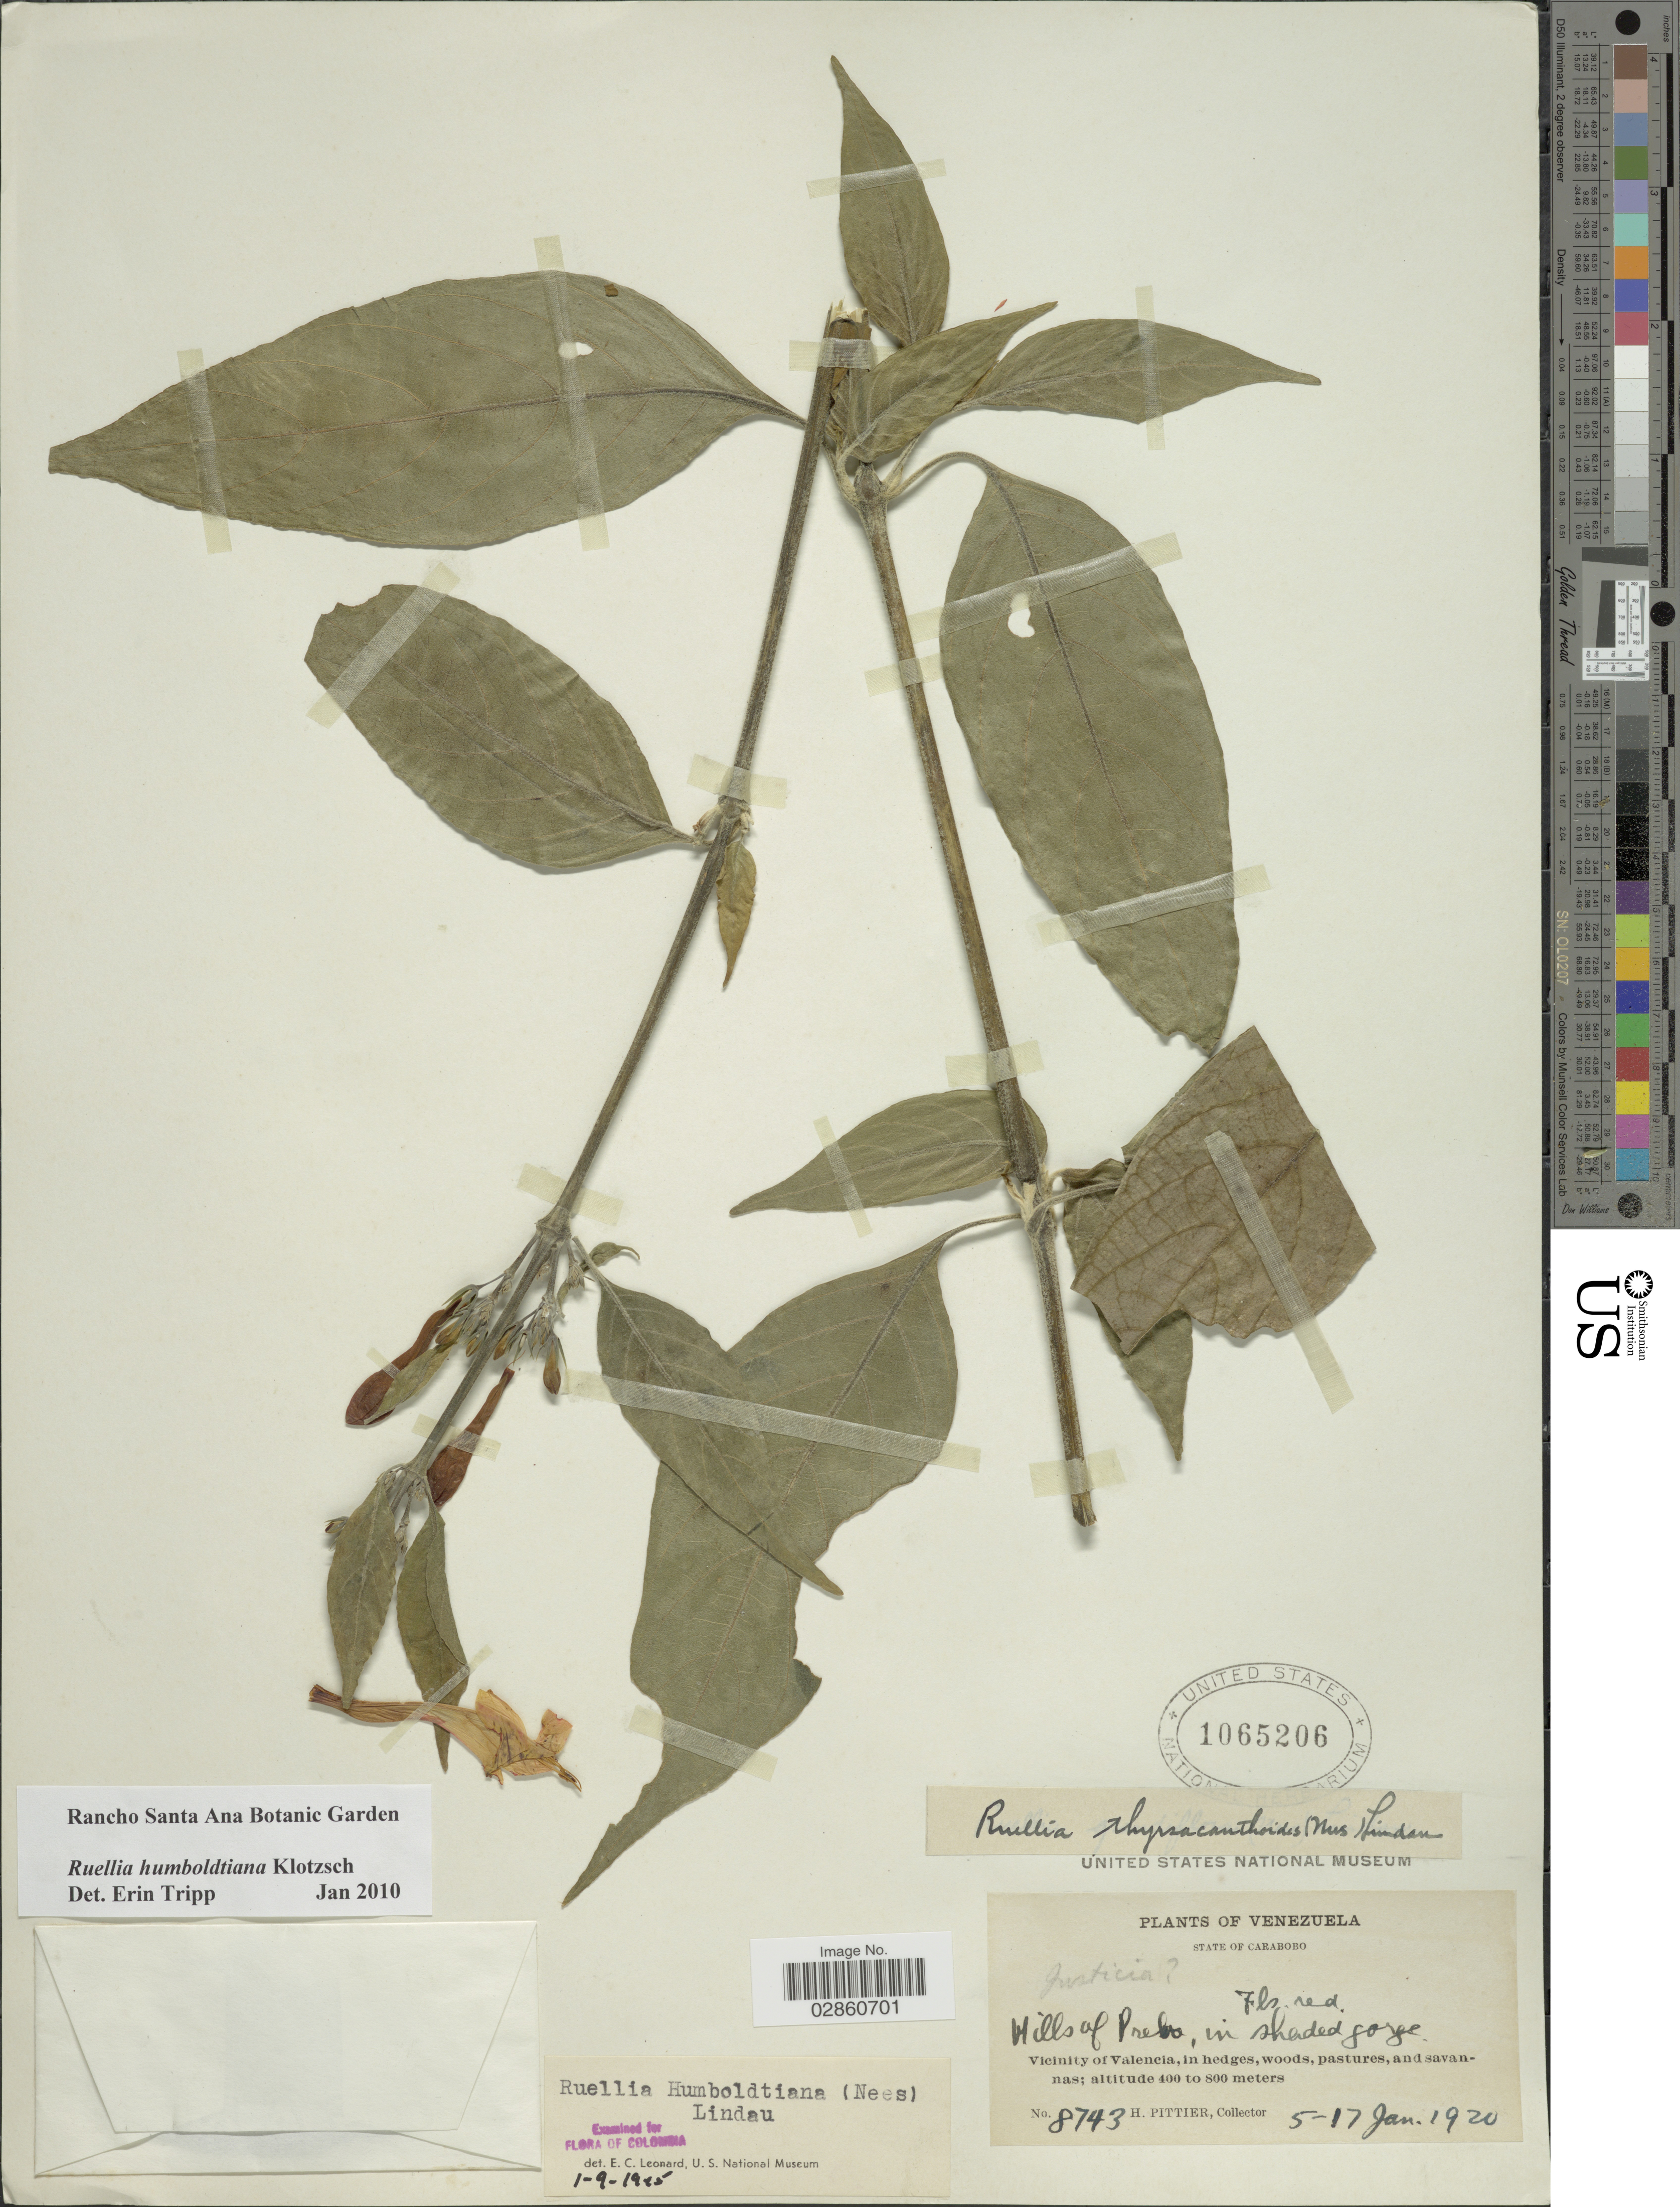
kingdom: Plantae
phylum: Tracheophyta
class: Magnoliopsida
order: Lamiales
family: Acanthaceae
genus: Ruellia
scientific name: Ruellia humboldtiana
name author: (Nees) Lindau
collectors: H. F. Pittier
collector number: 8743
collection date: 1920-01-05/1920-01-17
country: Venezuela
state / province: Carabobo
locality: State of Carabobo. Hills of Prebo. Vicinity of Valencia, in hedges, woods, pastures, and savannas.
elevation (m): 400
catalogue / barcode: US 1065206